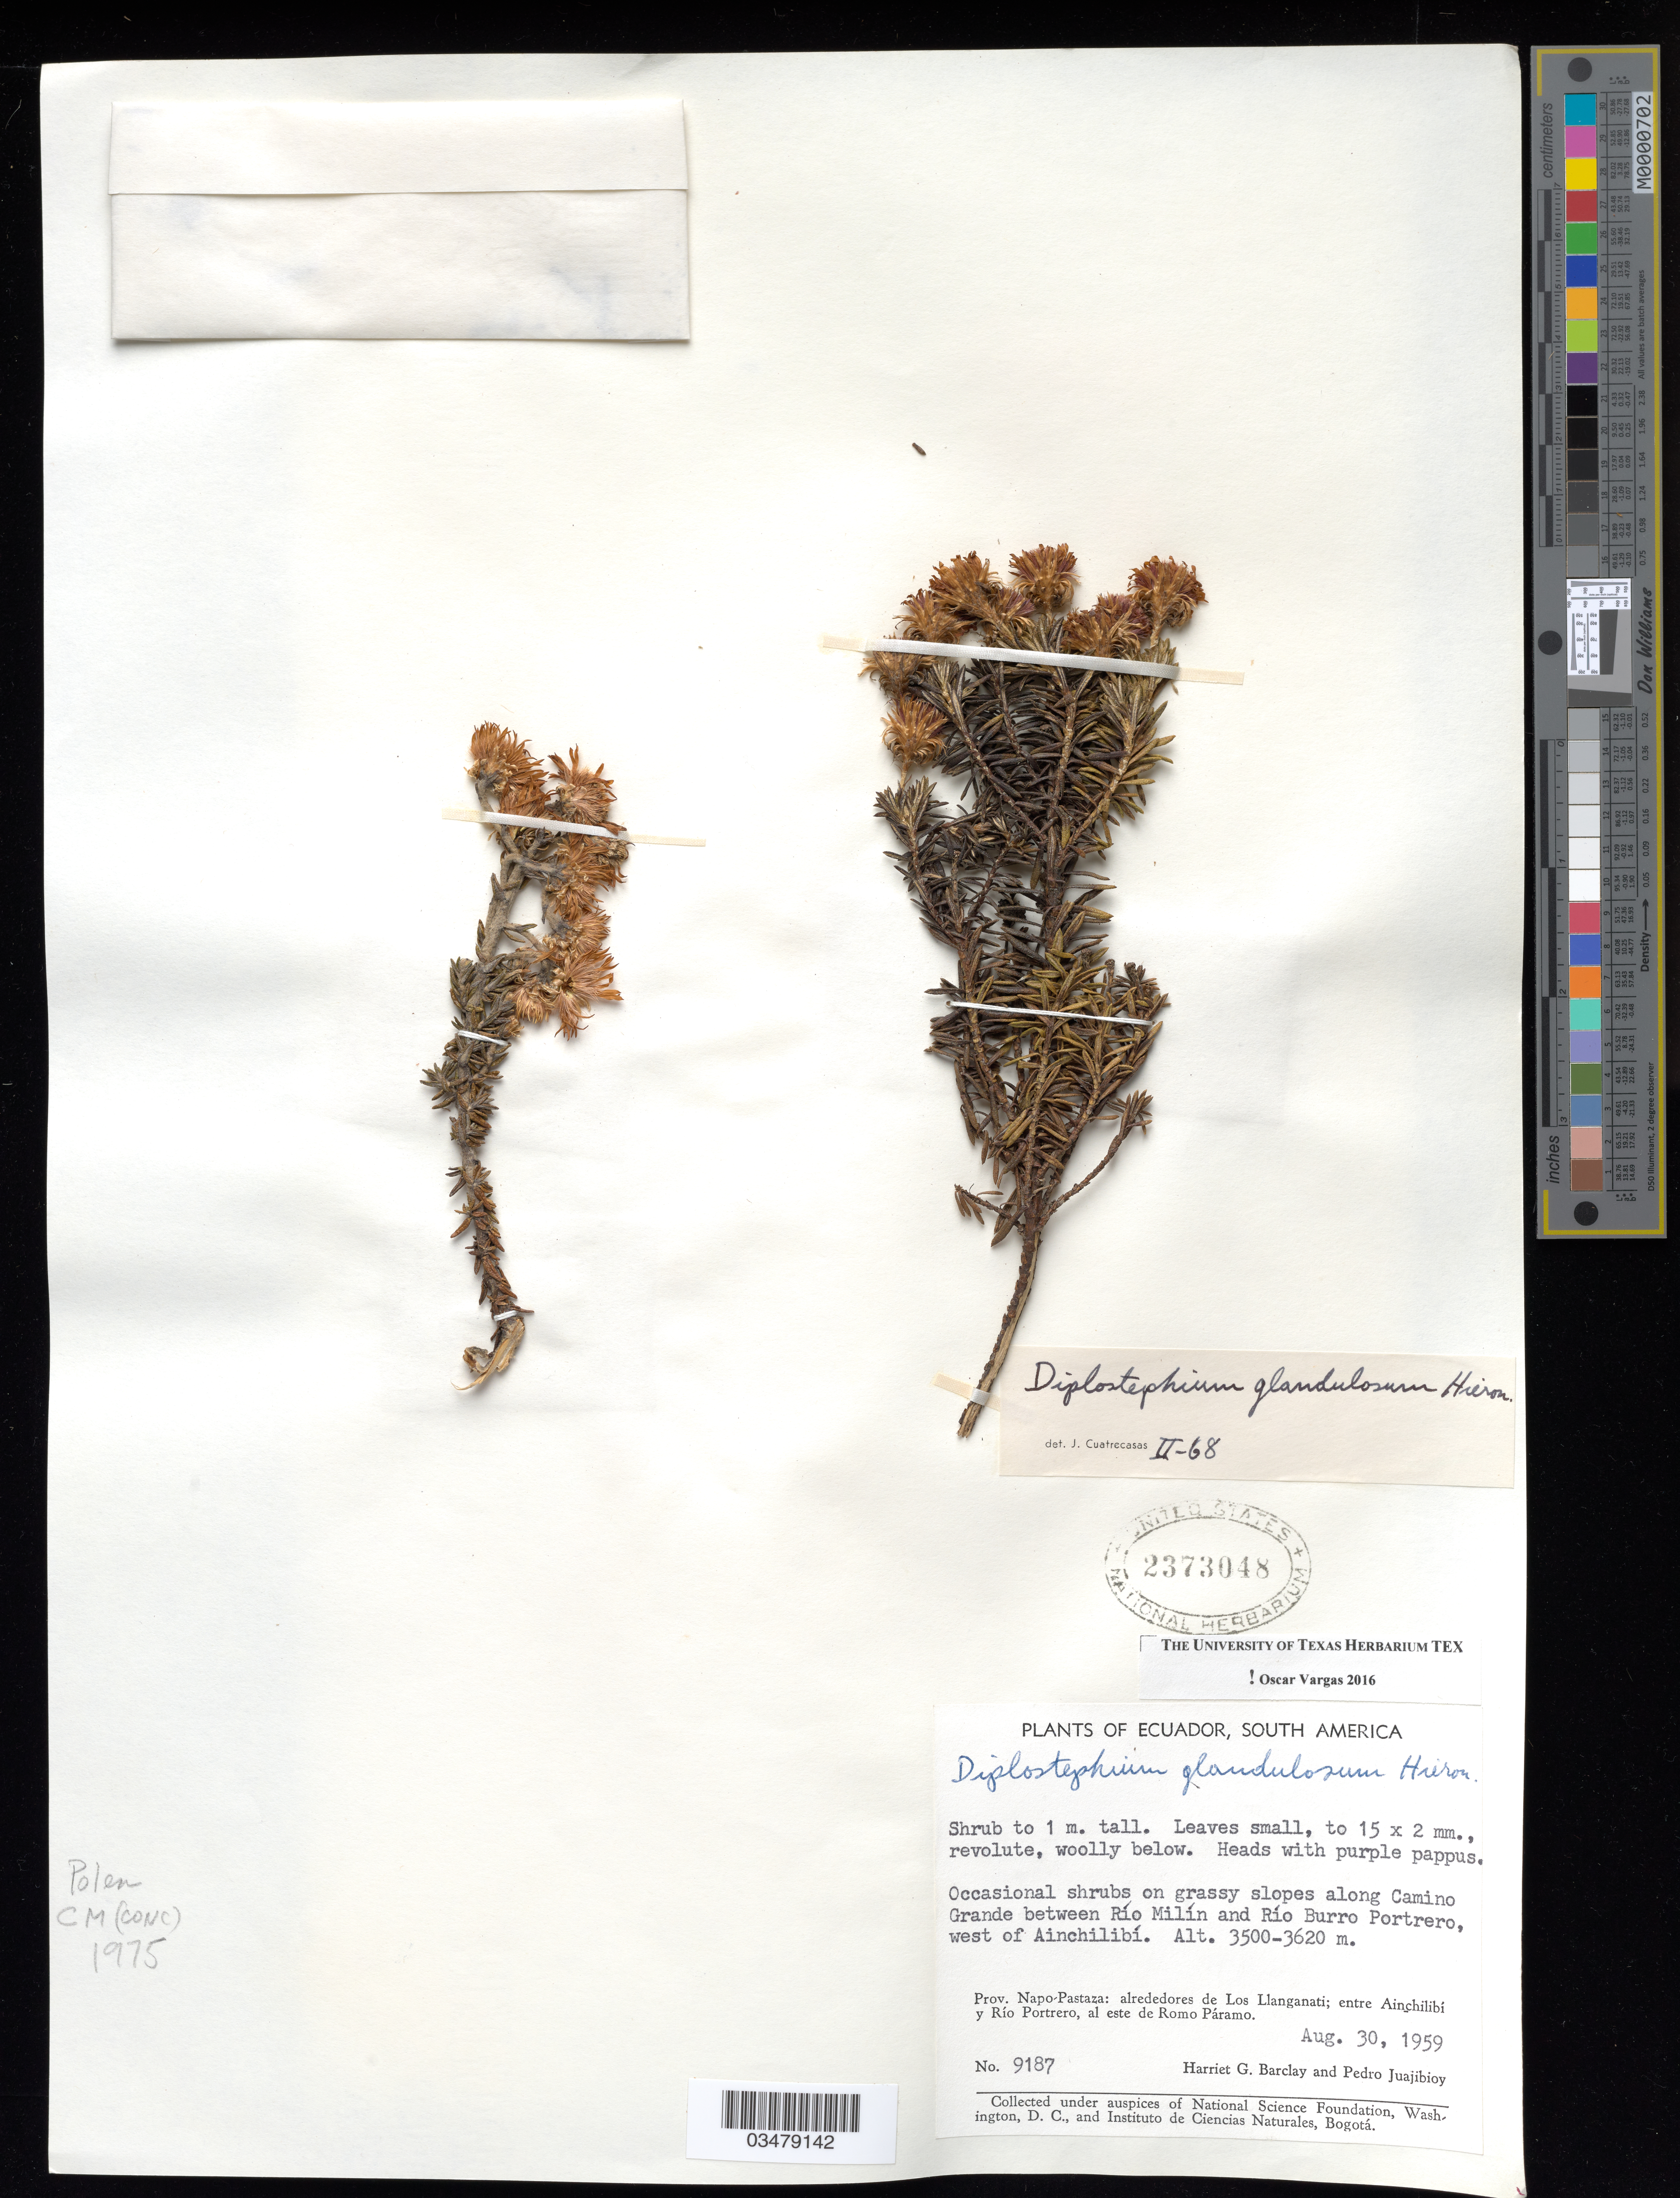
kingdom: Plantae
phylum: Tracheophyta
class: Magnoliopsida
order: Asterales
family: Asteraceae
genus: Diplostephium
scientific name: Diplostephium glandulosum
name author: Hieron.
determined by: Vargas, Oscar M.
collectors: H. G. Barclay & P. Juajibioy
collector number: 9187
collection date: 1959-08-30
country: Ecuador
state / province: Napo / Pastaza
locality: On grassy slopes between Ainchilibí and Río Milín.: alrededores de Los Llanganati; entre Ainchilibí y Río Potrero, al este de Romo Páramo.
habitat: Occasional shrubs on grassy slopes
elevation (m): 3600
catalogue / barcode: US 2373048